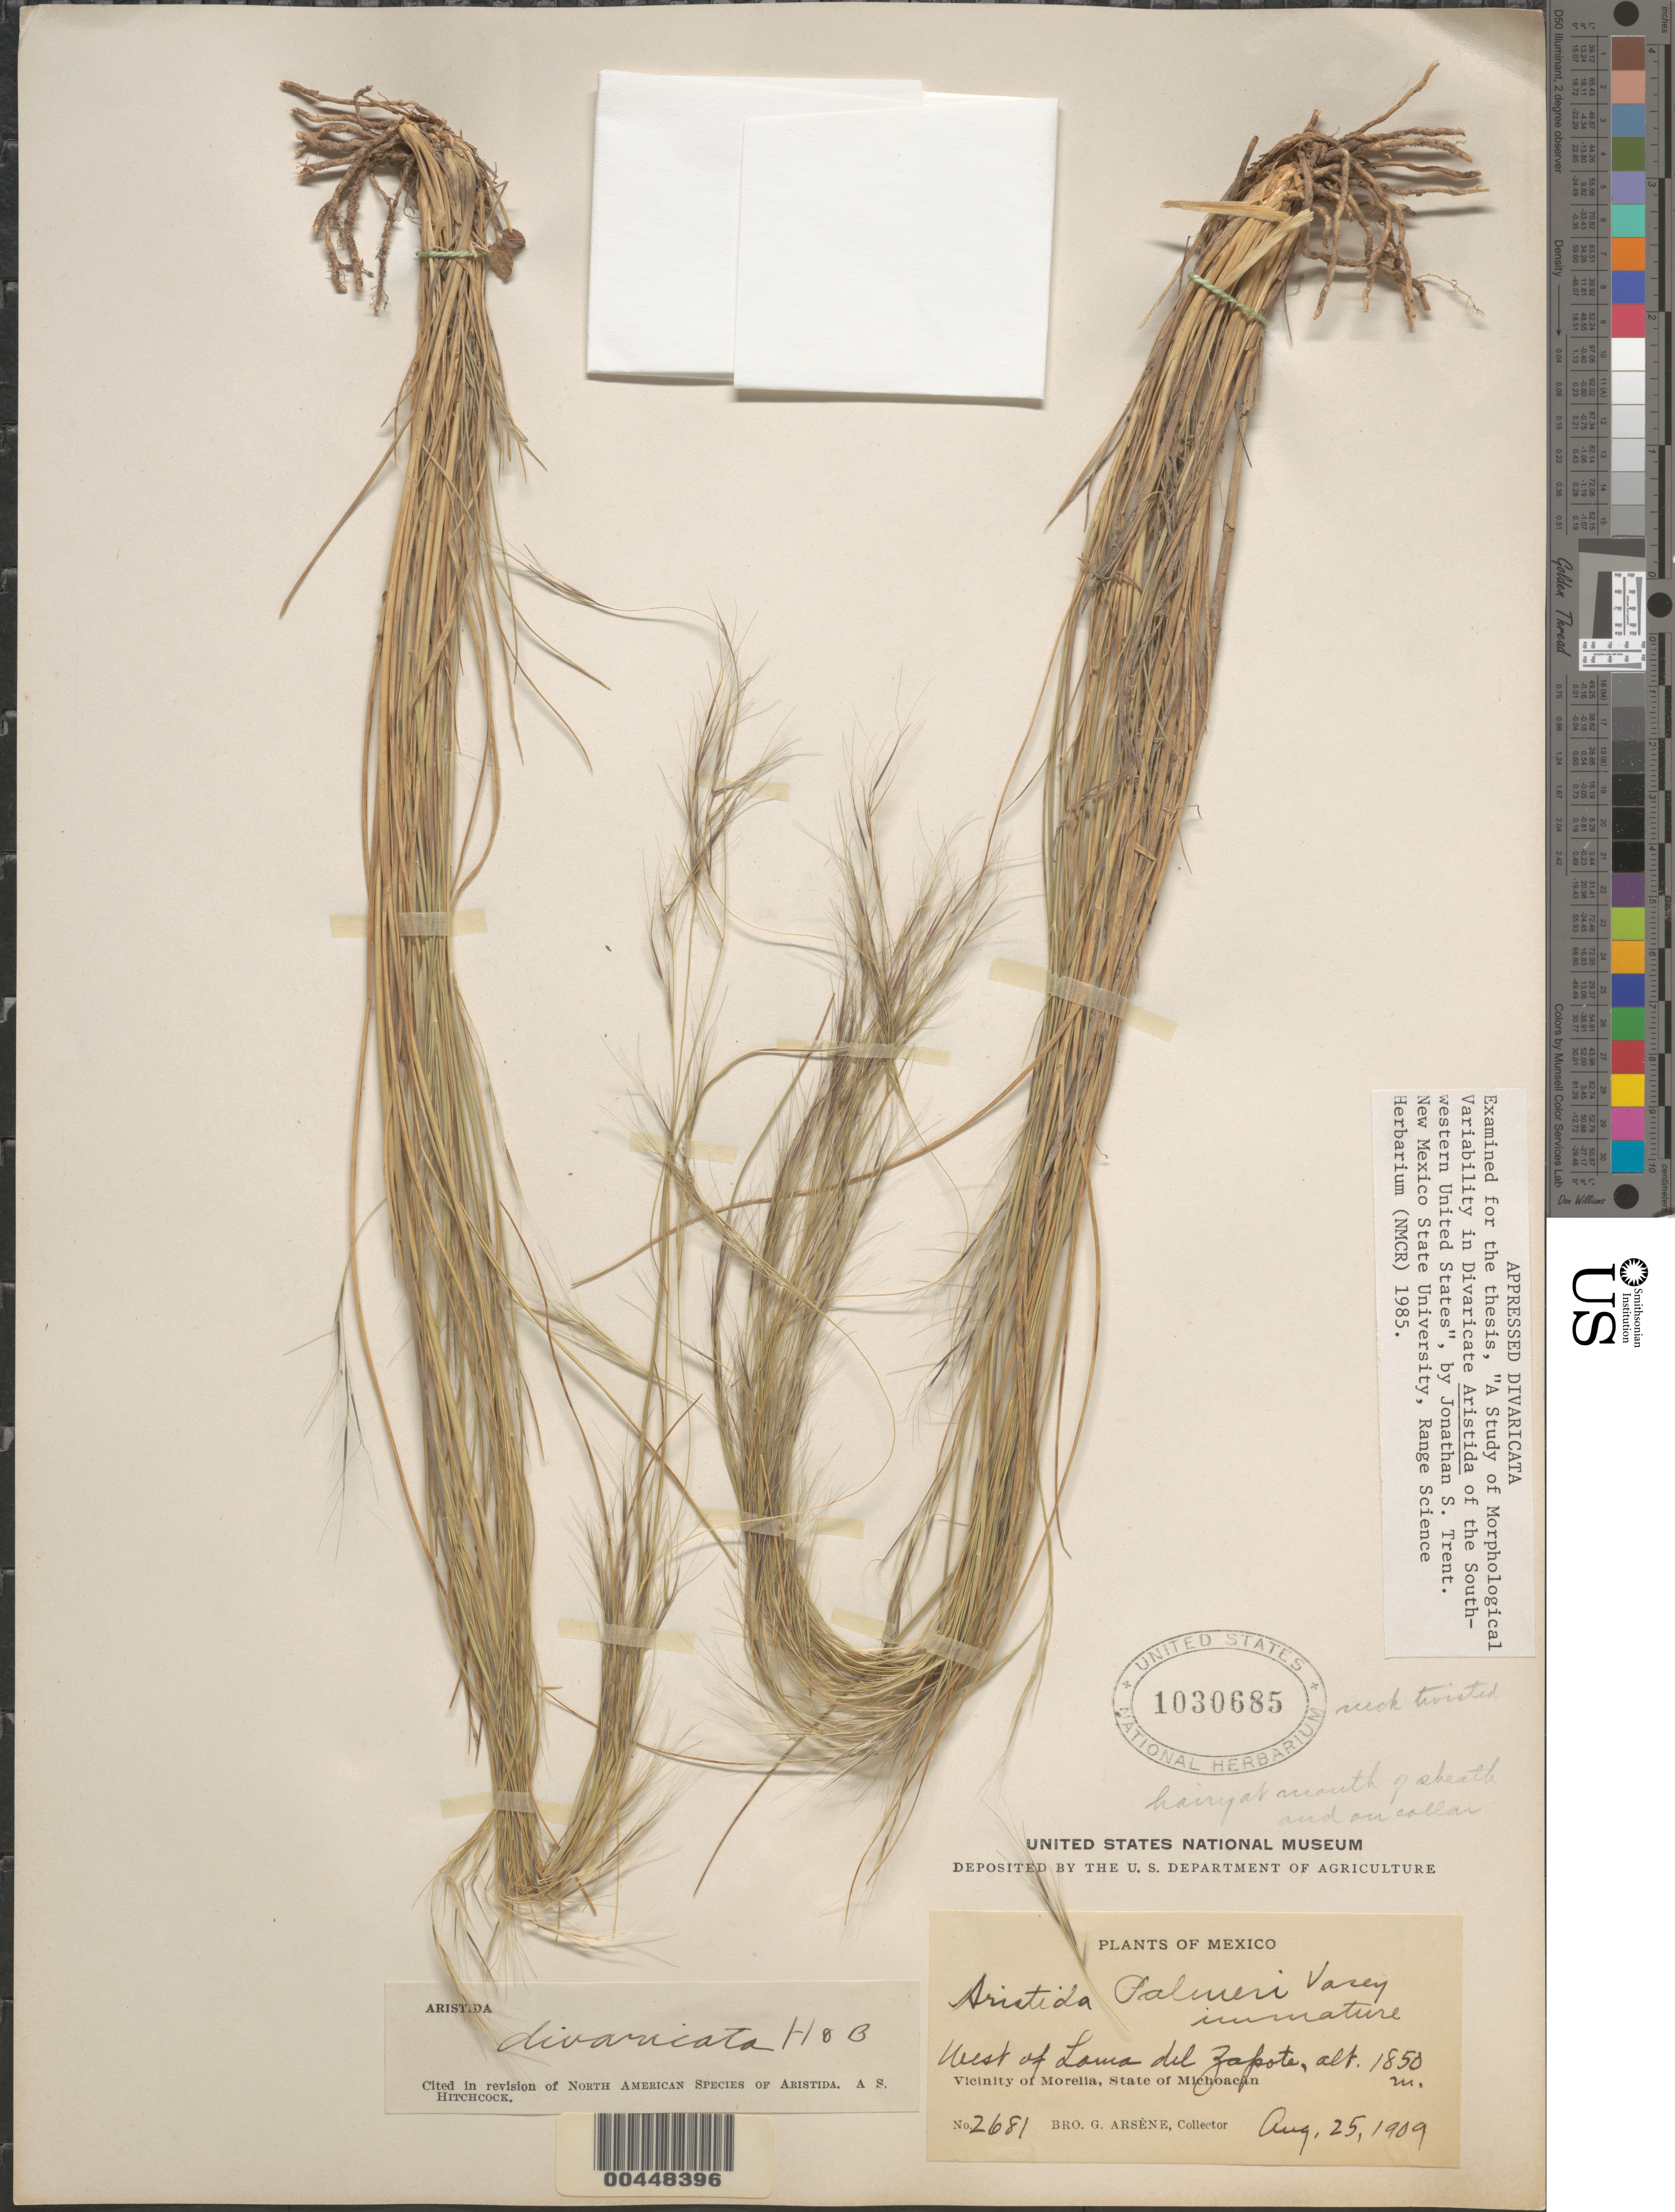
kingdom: Plantae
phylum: Tracheophyta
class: Liliopsida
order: Poales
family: Poaceae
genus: Aristida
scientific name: Aristida divaricata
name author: Humb. & Bonpl. ex Willd.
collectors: Bro. G. Arsène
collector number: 2681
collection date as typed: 25 Aug 1909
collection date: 1909-08-25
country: Mexico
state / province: Michoacán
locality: West of Loma del Zapote, vicinity of Morelia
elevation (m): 1850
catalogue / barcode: US 1030685